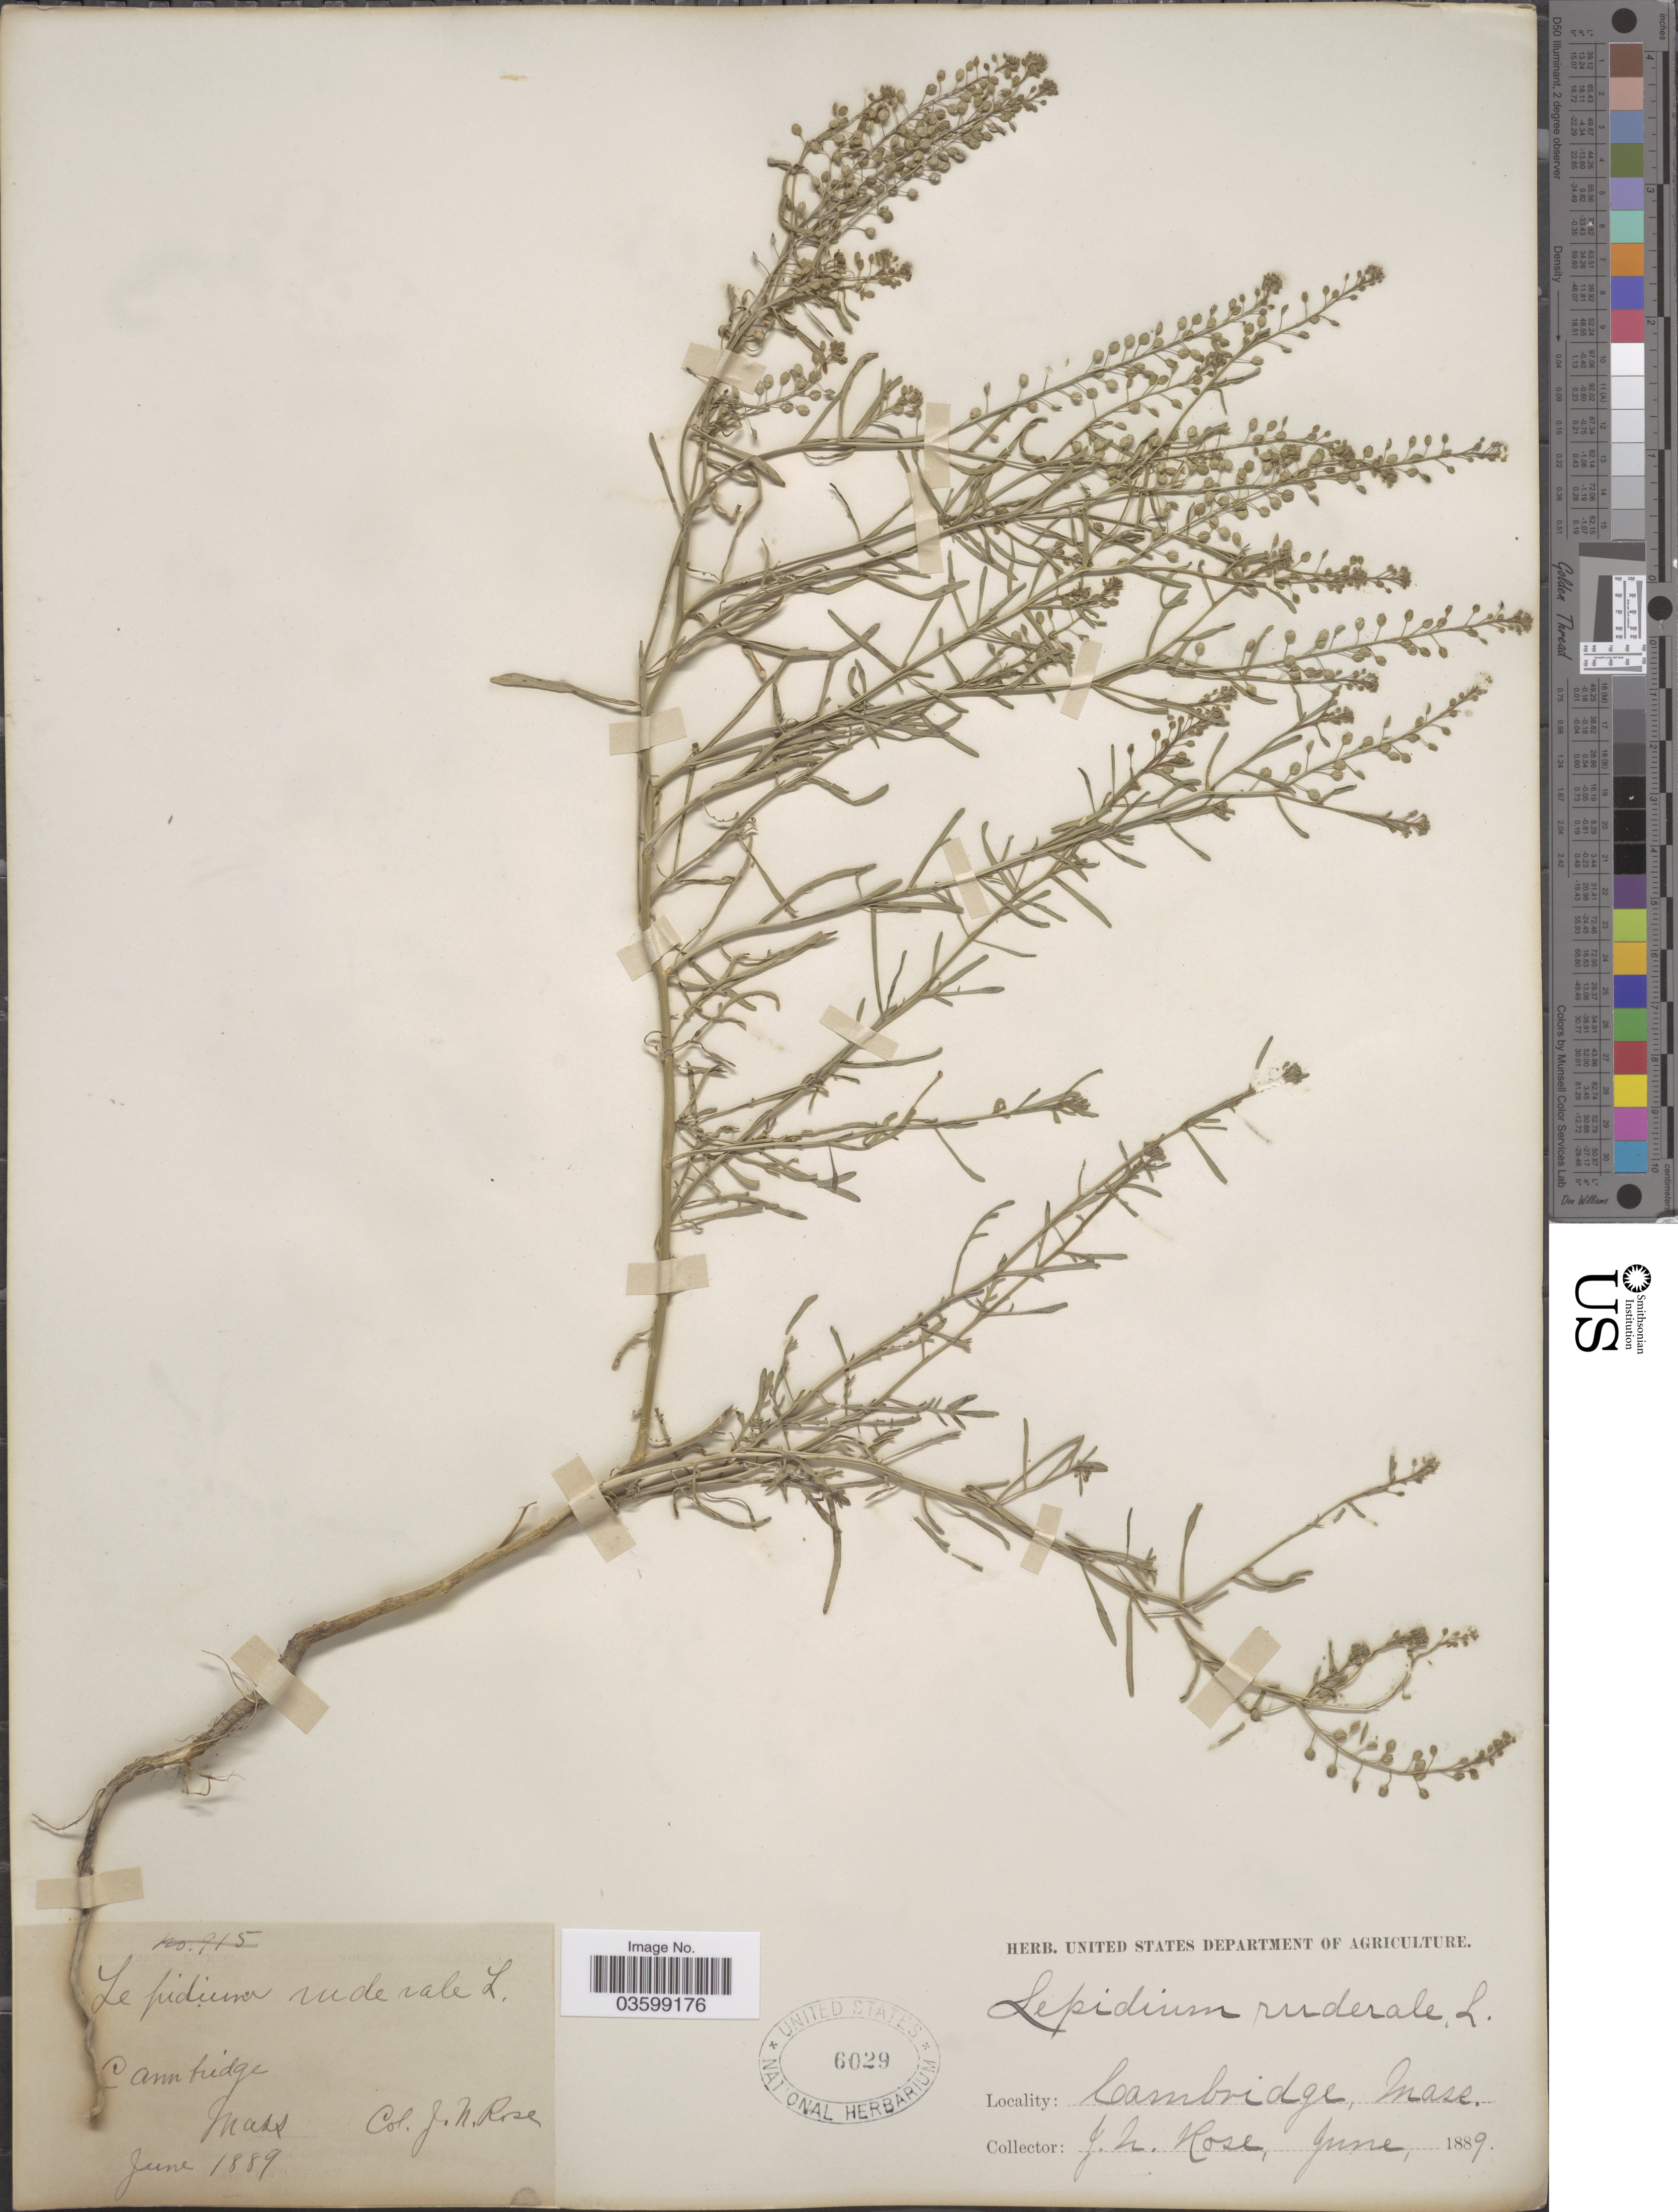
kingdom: Plantae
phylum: Tracheophyta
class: Magnoliopsida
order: Brassicales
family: Brassicaceae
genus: Lepidium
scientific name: Lepidium ruderale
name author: Burm. f.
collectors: J. N. Rose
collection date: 1889-06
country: United States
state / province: Massachusetts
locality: Cambridge.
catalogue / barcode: US 6029